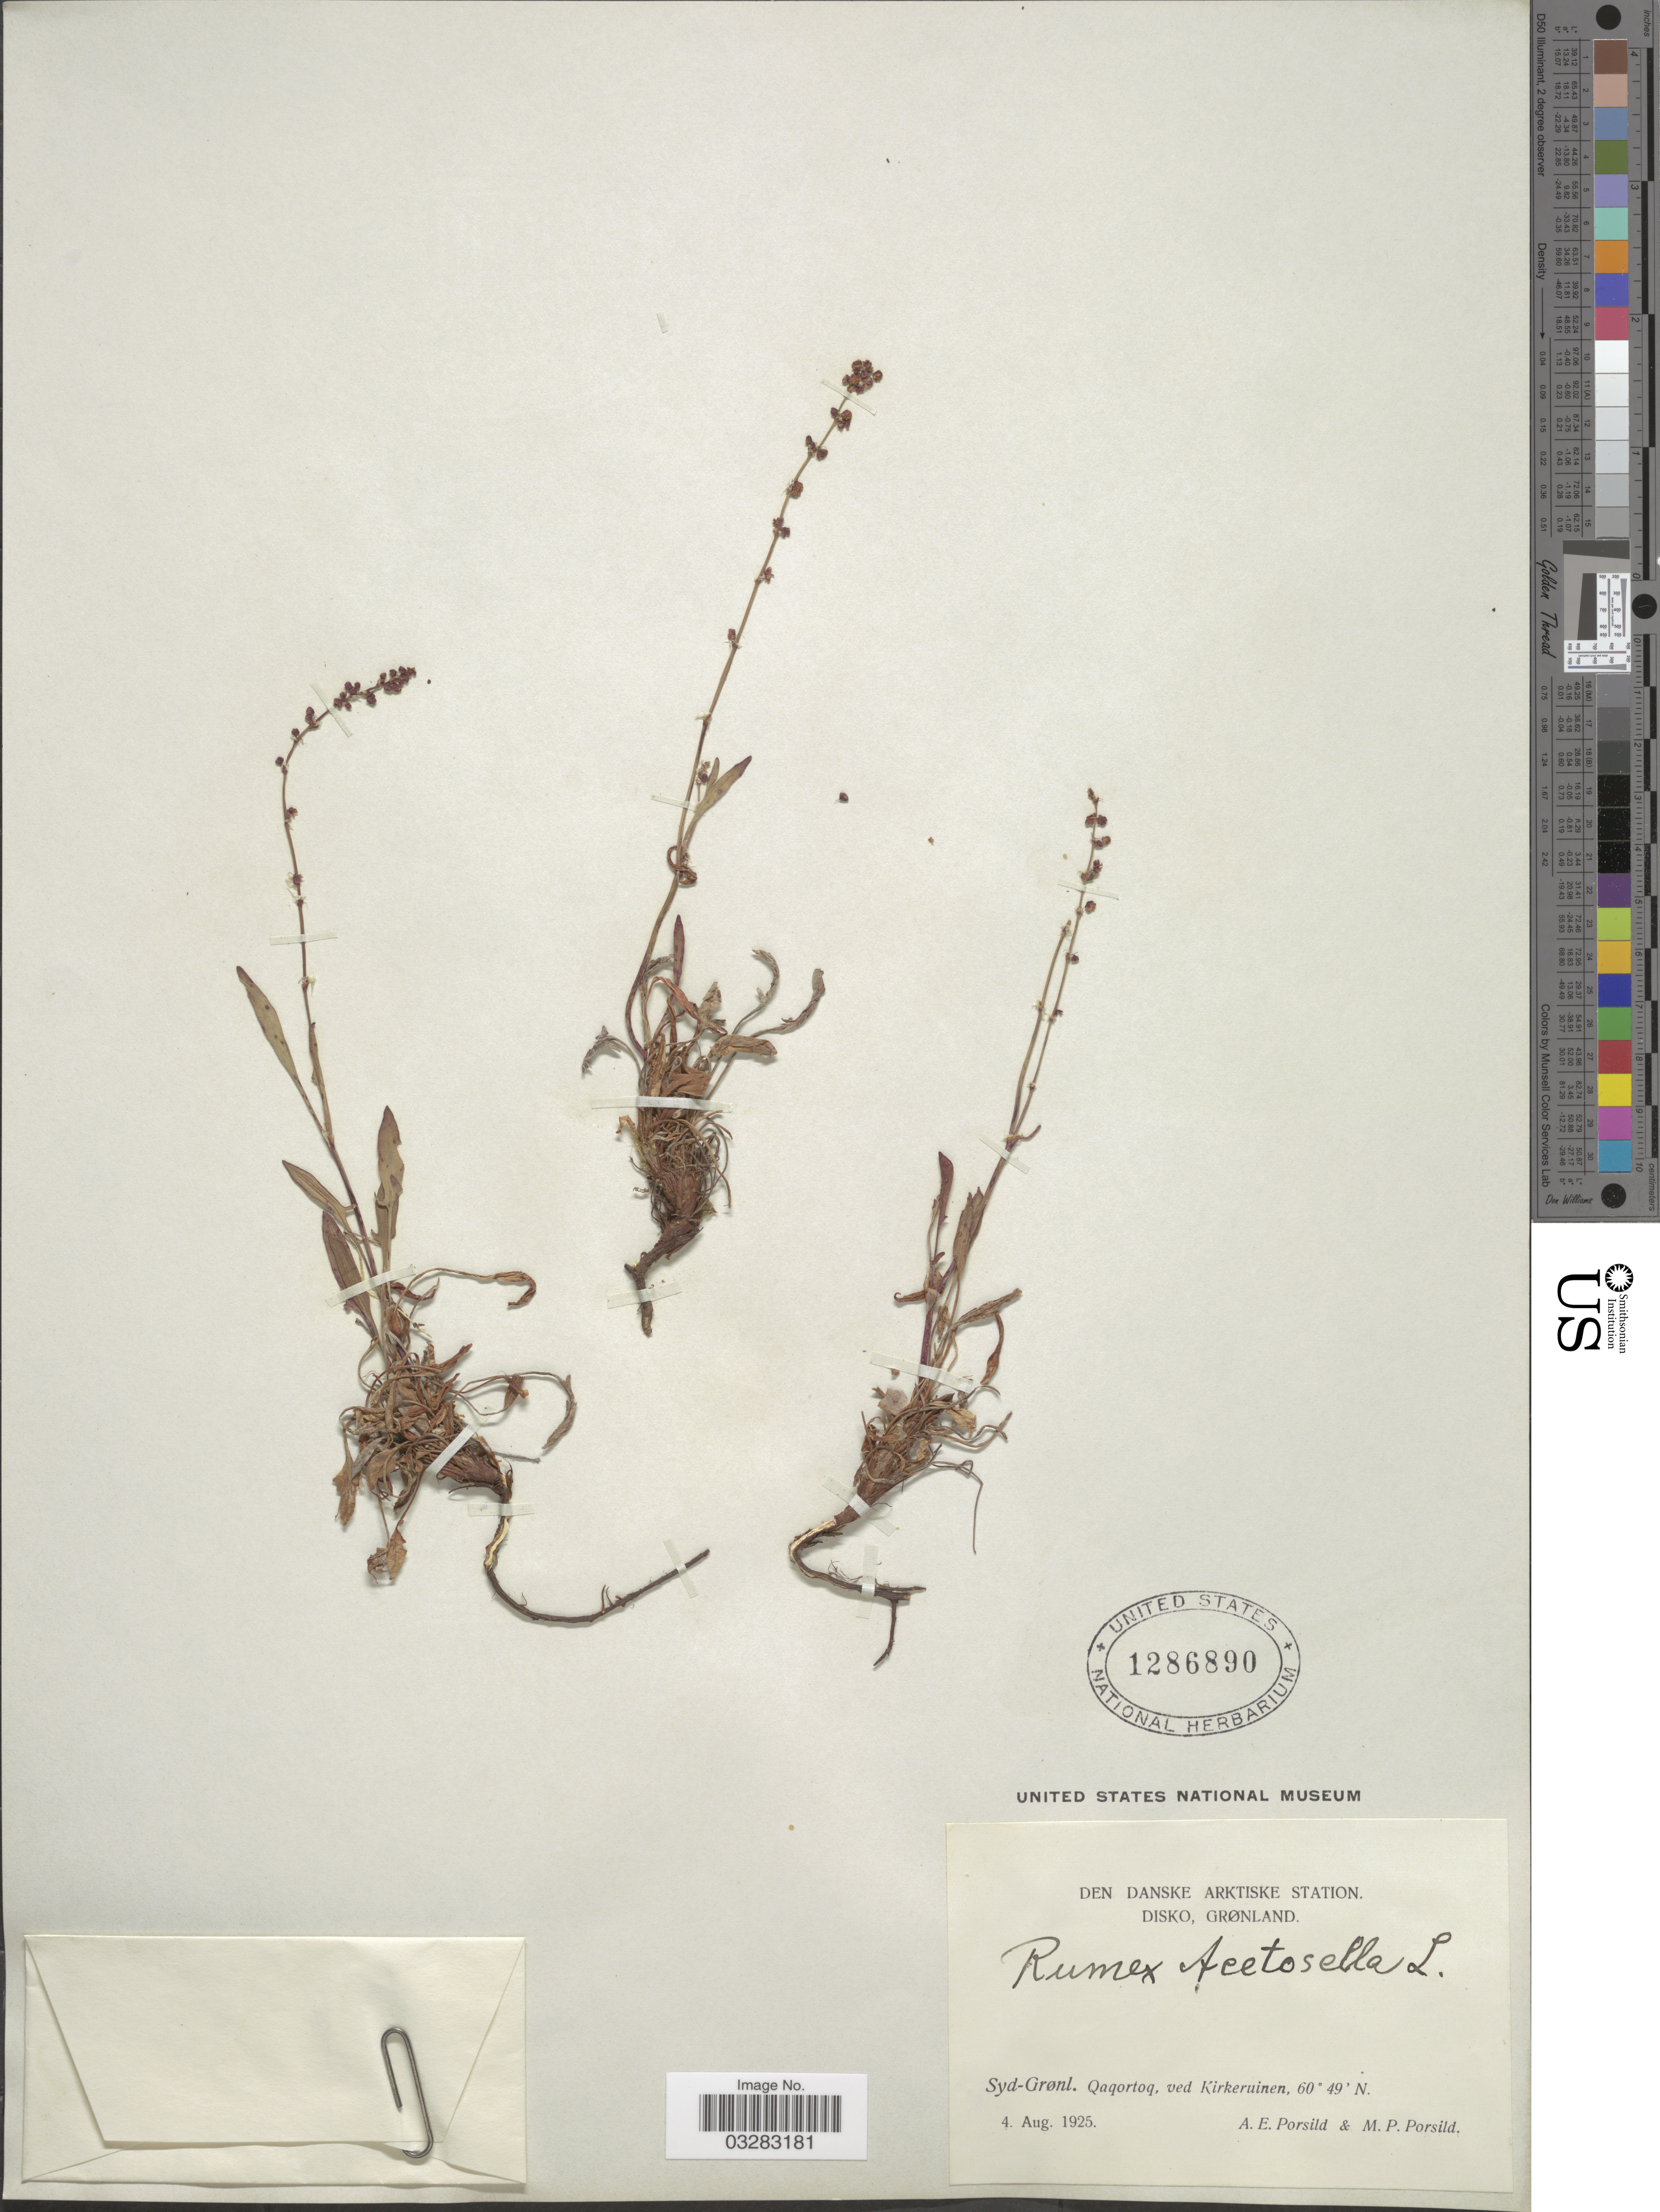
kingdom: Plantae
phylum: Tracheophyta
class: Magnoliopsida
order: Caryophyllales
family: Polygonaceae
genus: Rumex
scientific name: Rumex acetosella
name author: L.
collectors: A. E. Porsild & M. P. Porsild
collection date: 1925-08-04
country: Greenland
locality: Den Danske Arktiske Station. Disko, Grønland. Syd-Grønl. Qaqortoq, ved Kirkeruinen.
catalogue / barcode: US 1286890